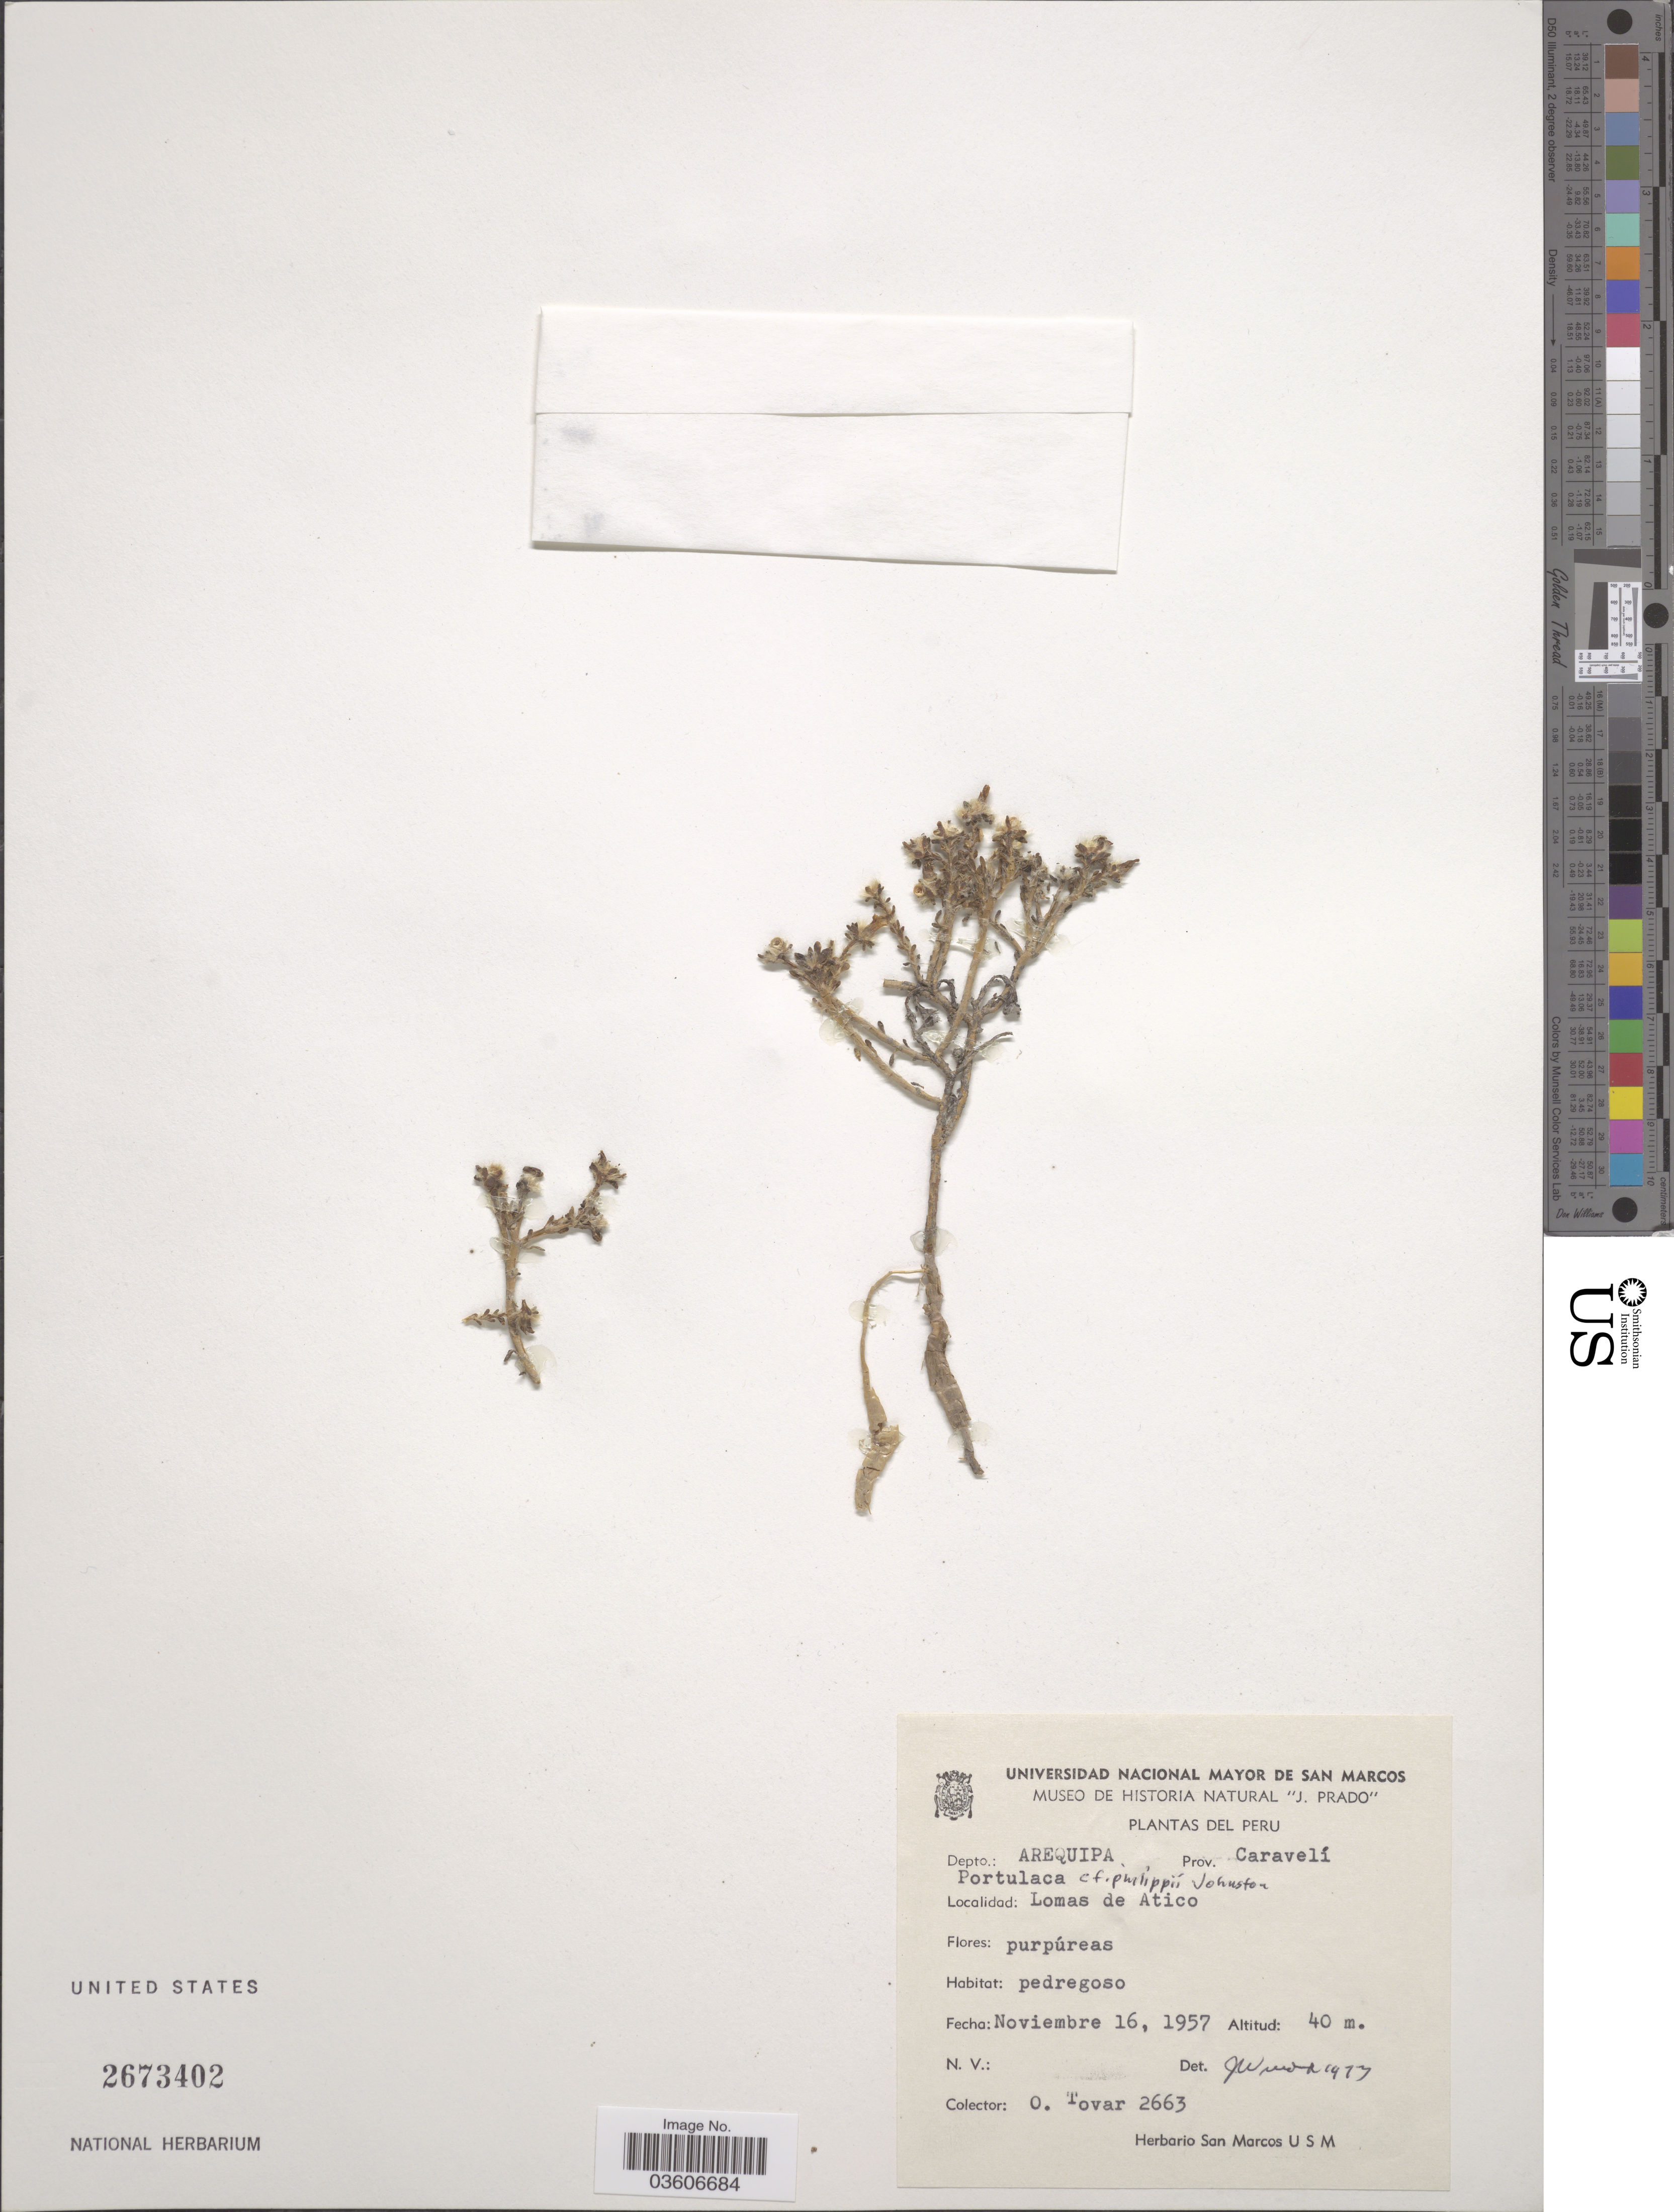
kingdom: Plantae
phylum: Tracheophyta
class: Magnoliopsida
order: Caryophyllales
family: Portulacaceae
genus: Portulaca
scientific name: Portulaca philippii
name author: I.M. Johnst.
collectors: Ó. Tovar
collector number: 2663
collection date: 1957-11-16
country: Peru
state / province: Arequipa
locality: Depto.: Arequipa. Prov. Caravelí. Lomas de Atico.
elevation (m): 40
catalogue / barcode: US 2673402